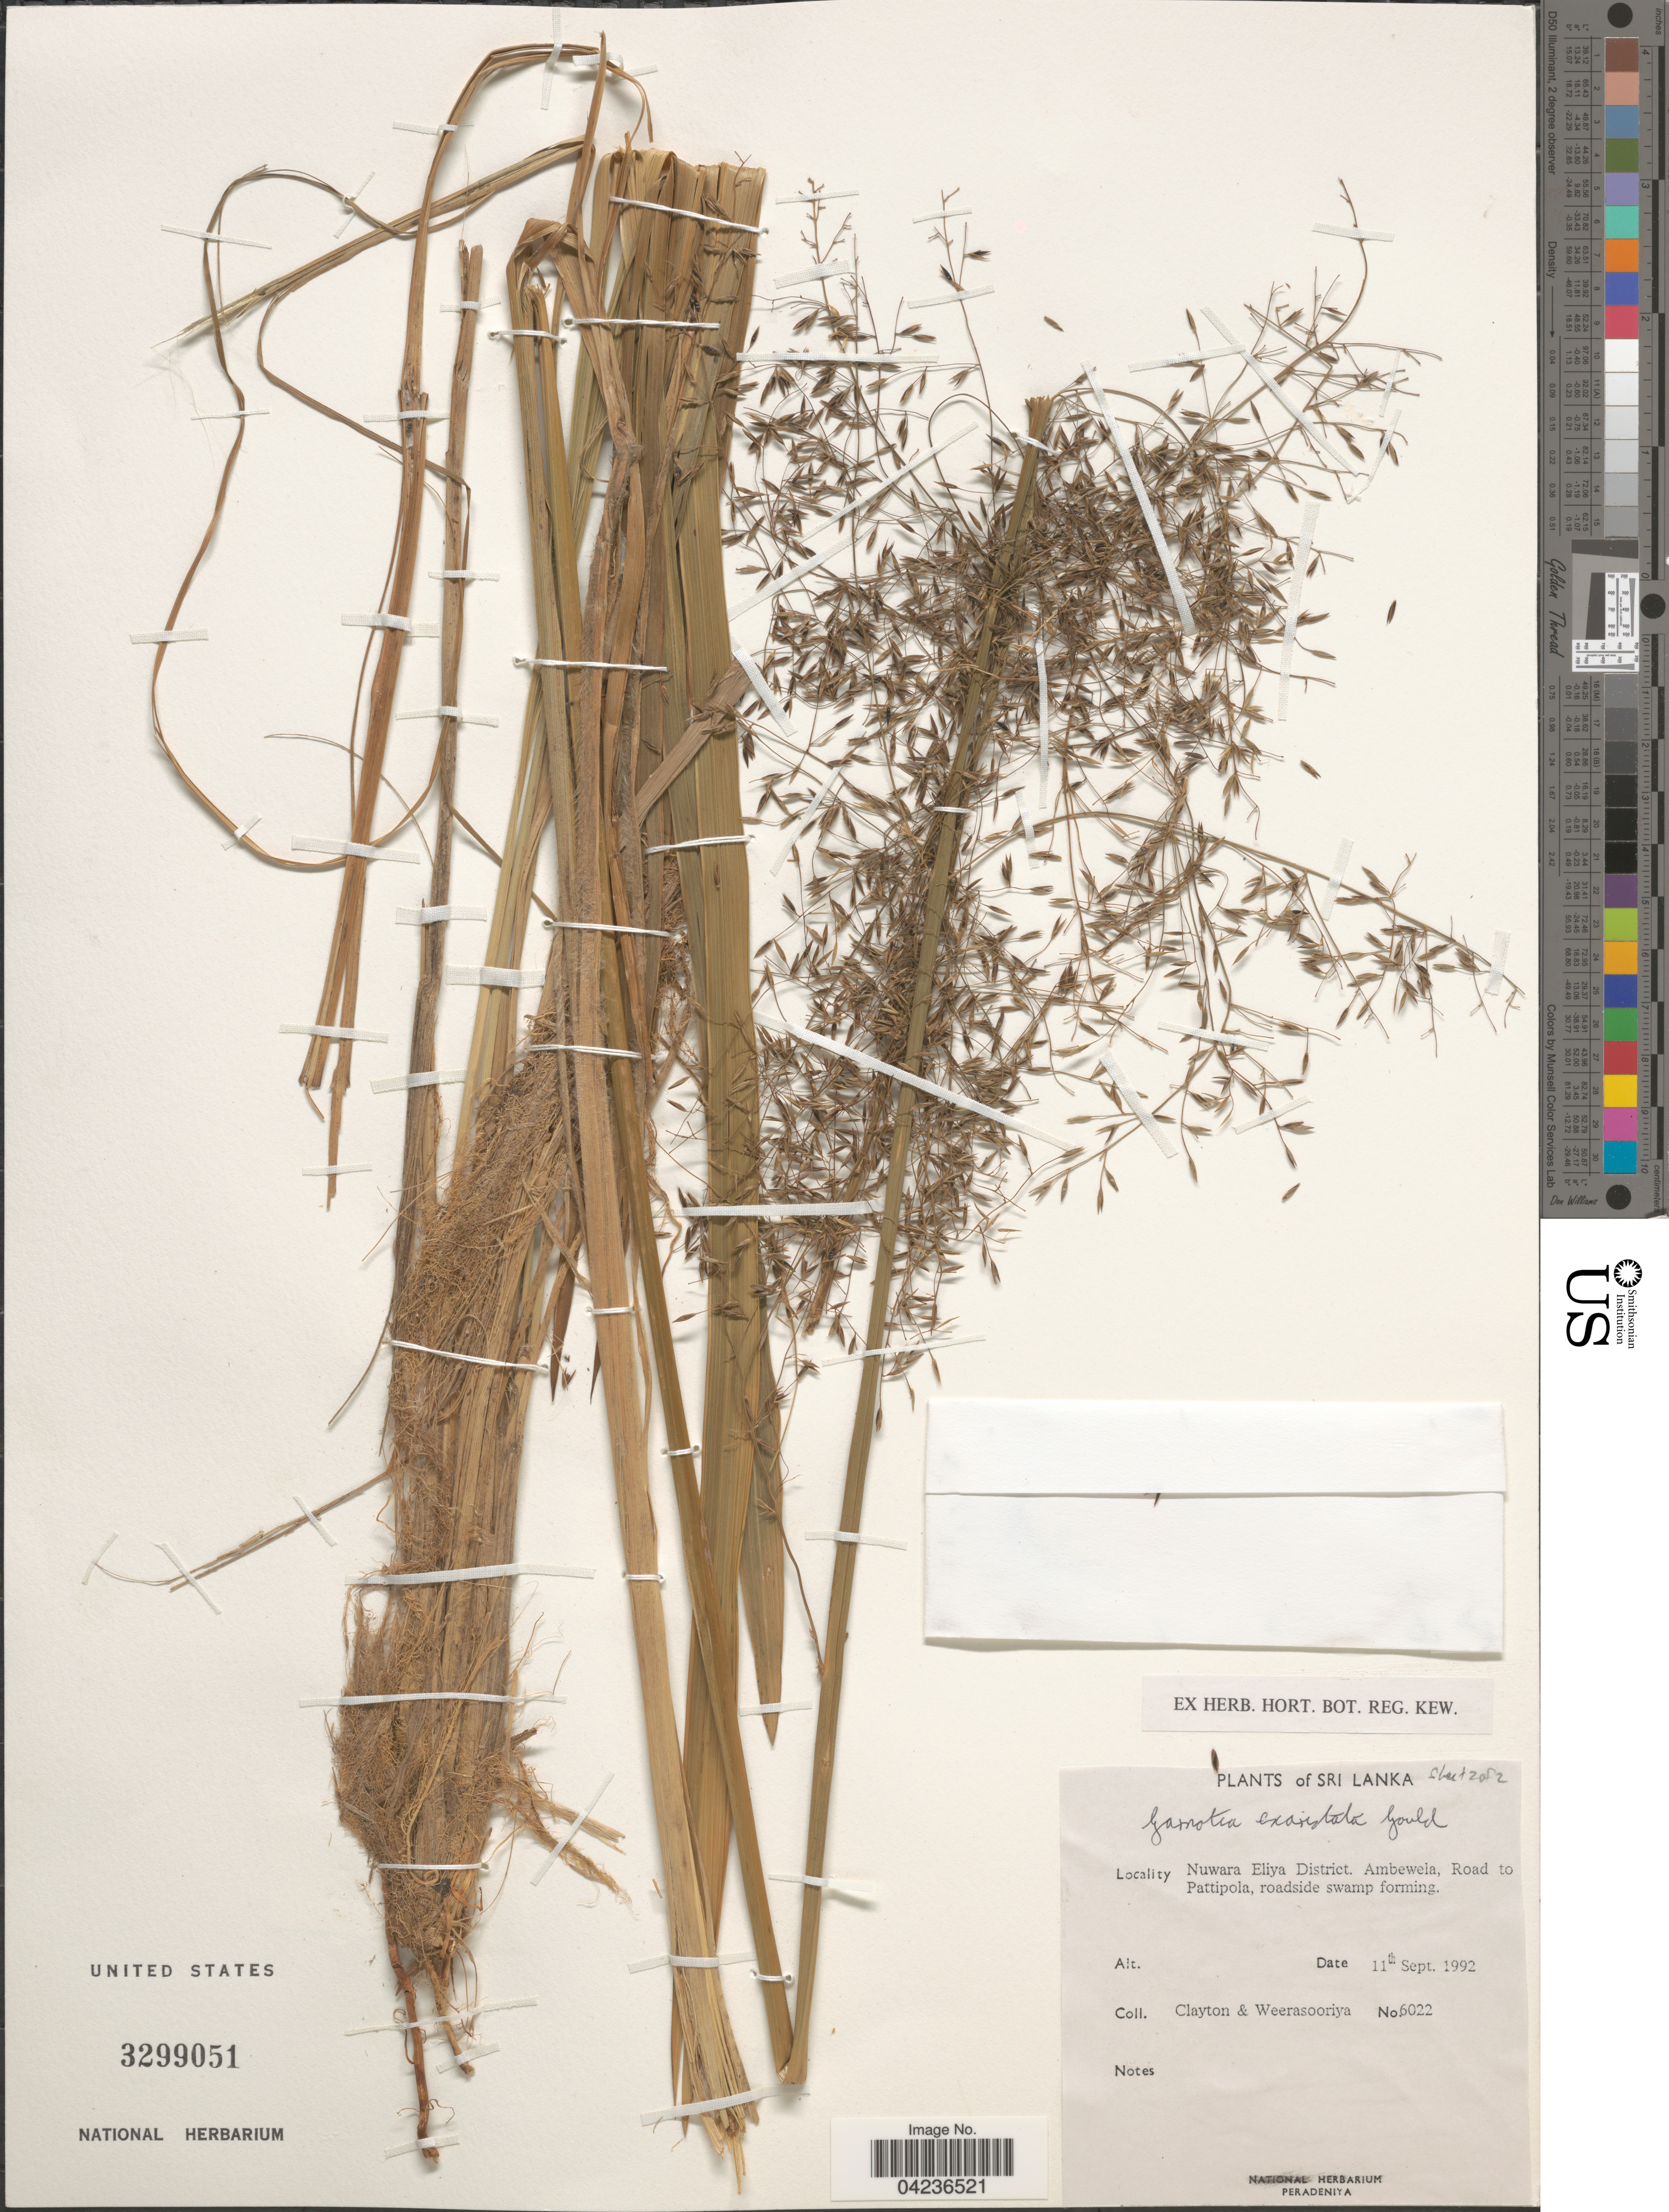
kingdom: Plantae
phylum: Tracheophyta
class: Liliopsida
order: Poales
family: Poaceae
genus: Garnotia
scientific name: Garnotia exaristata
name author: Gould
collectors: Clayton & Weerasooriya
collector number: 6022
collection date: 1992-09-11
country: Sri Lanka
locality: Nuwara Eliya District. Ambewela, Road to Pattipola, roadside swamp forming.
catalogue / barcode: US 3299051